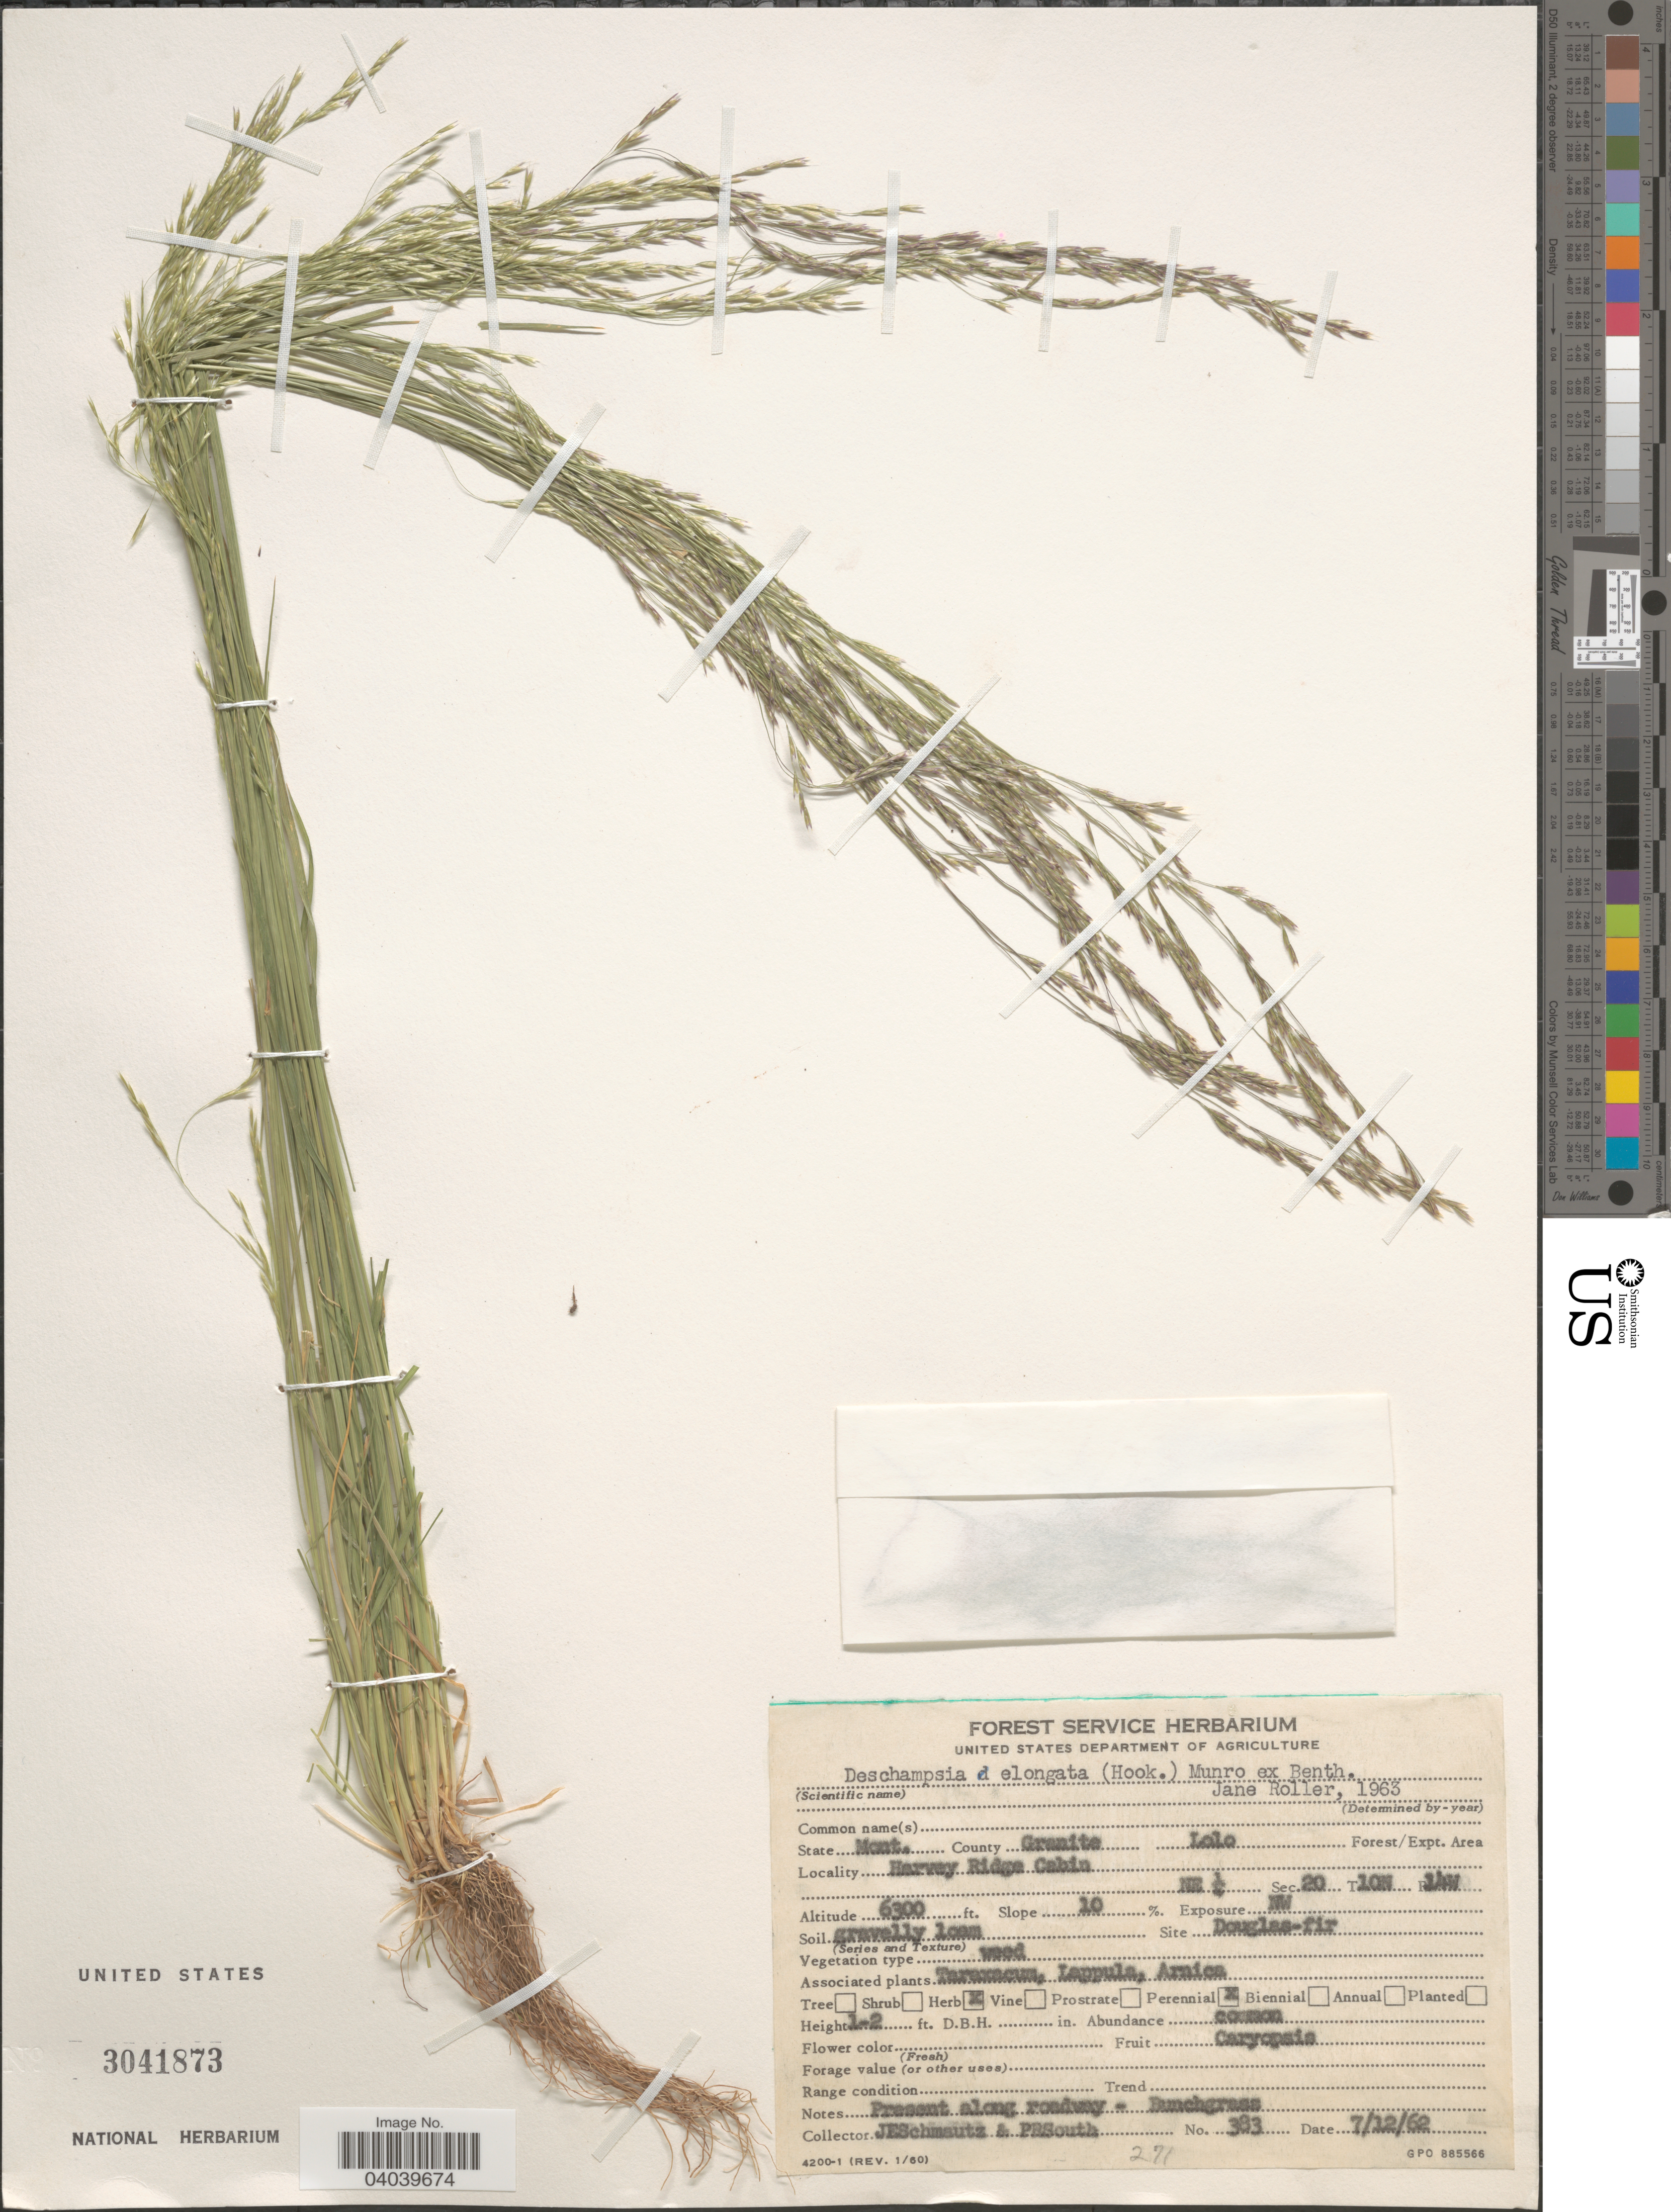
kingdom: Plantae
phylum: Tracheophyta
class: Liliopsida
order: Poales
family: Poaceae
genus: Deschampsia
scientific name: Deschampsia elongata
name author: (Hook.) Munro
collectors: J. Schmautz & P. South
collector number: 383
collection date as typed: Transcribed d/m/y: 12/7/62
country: United States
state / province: Montana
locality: County Granite. Lolo. Forest/Expt. Area. Harvey Ridge Cabin. NE ¼ Sec. 20. T. 10W R. 14W.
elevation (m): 1920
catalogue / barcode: US 3041873